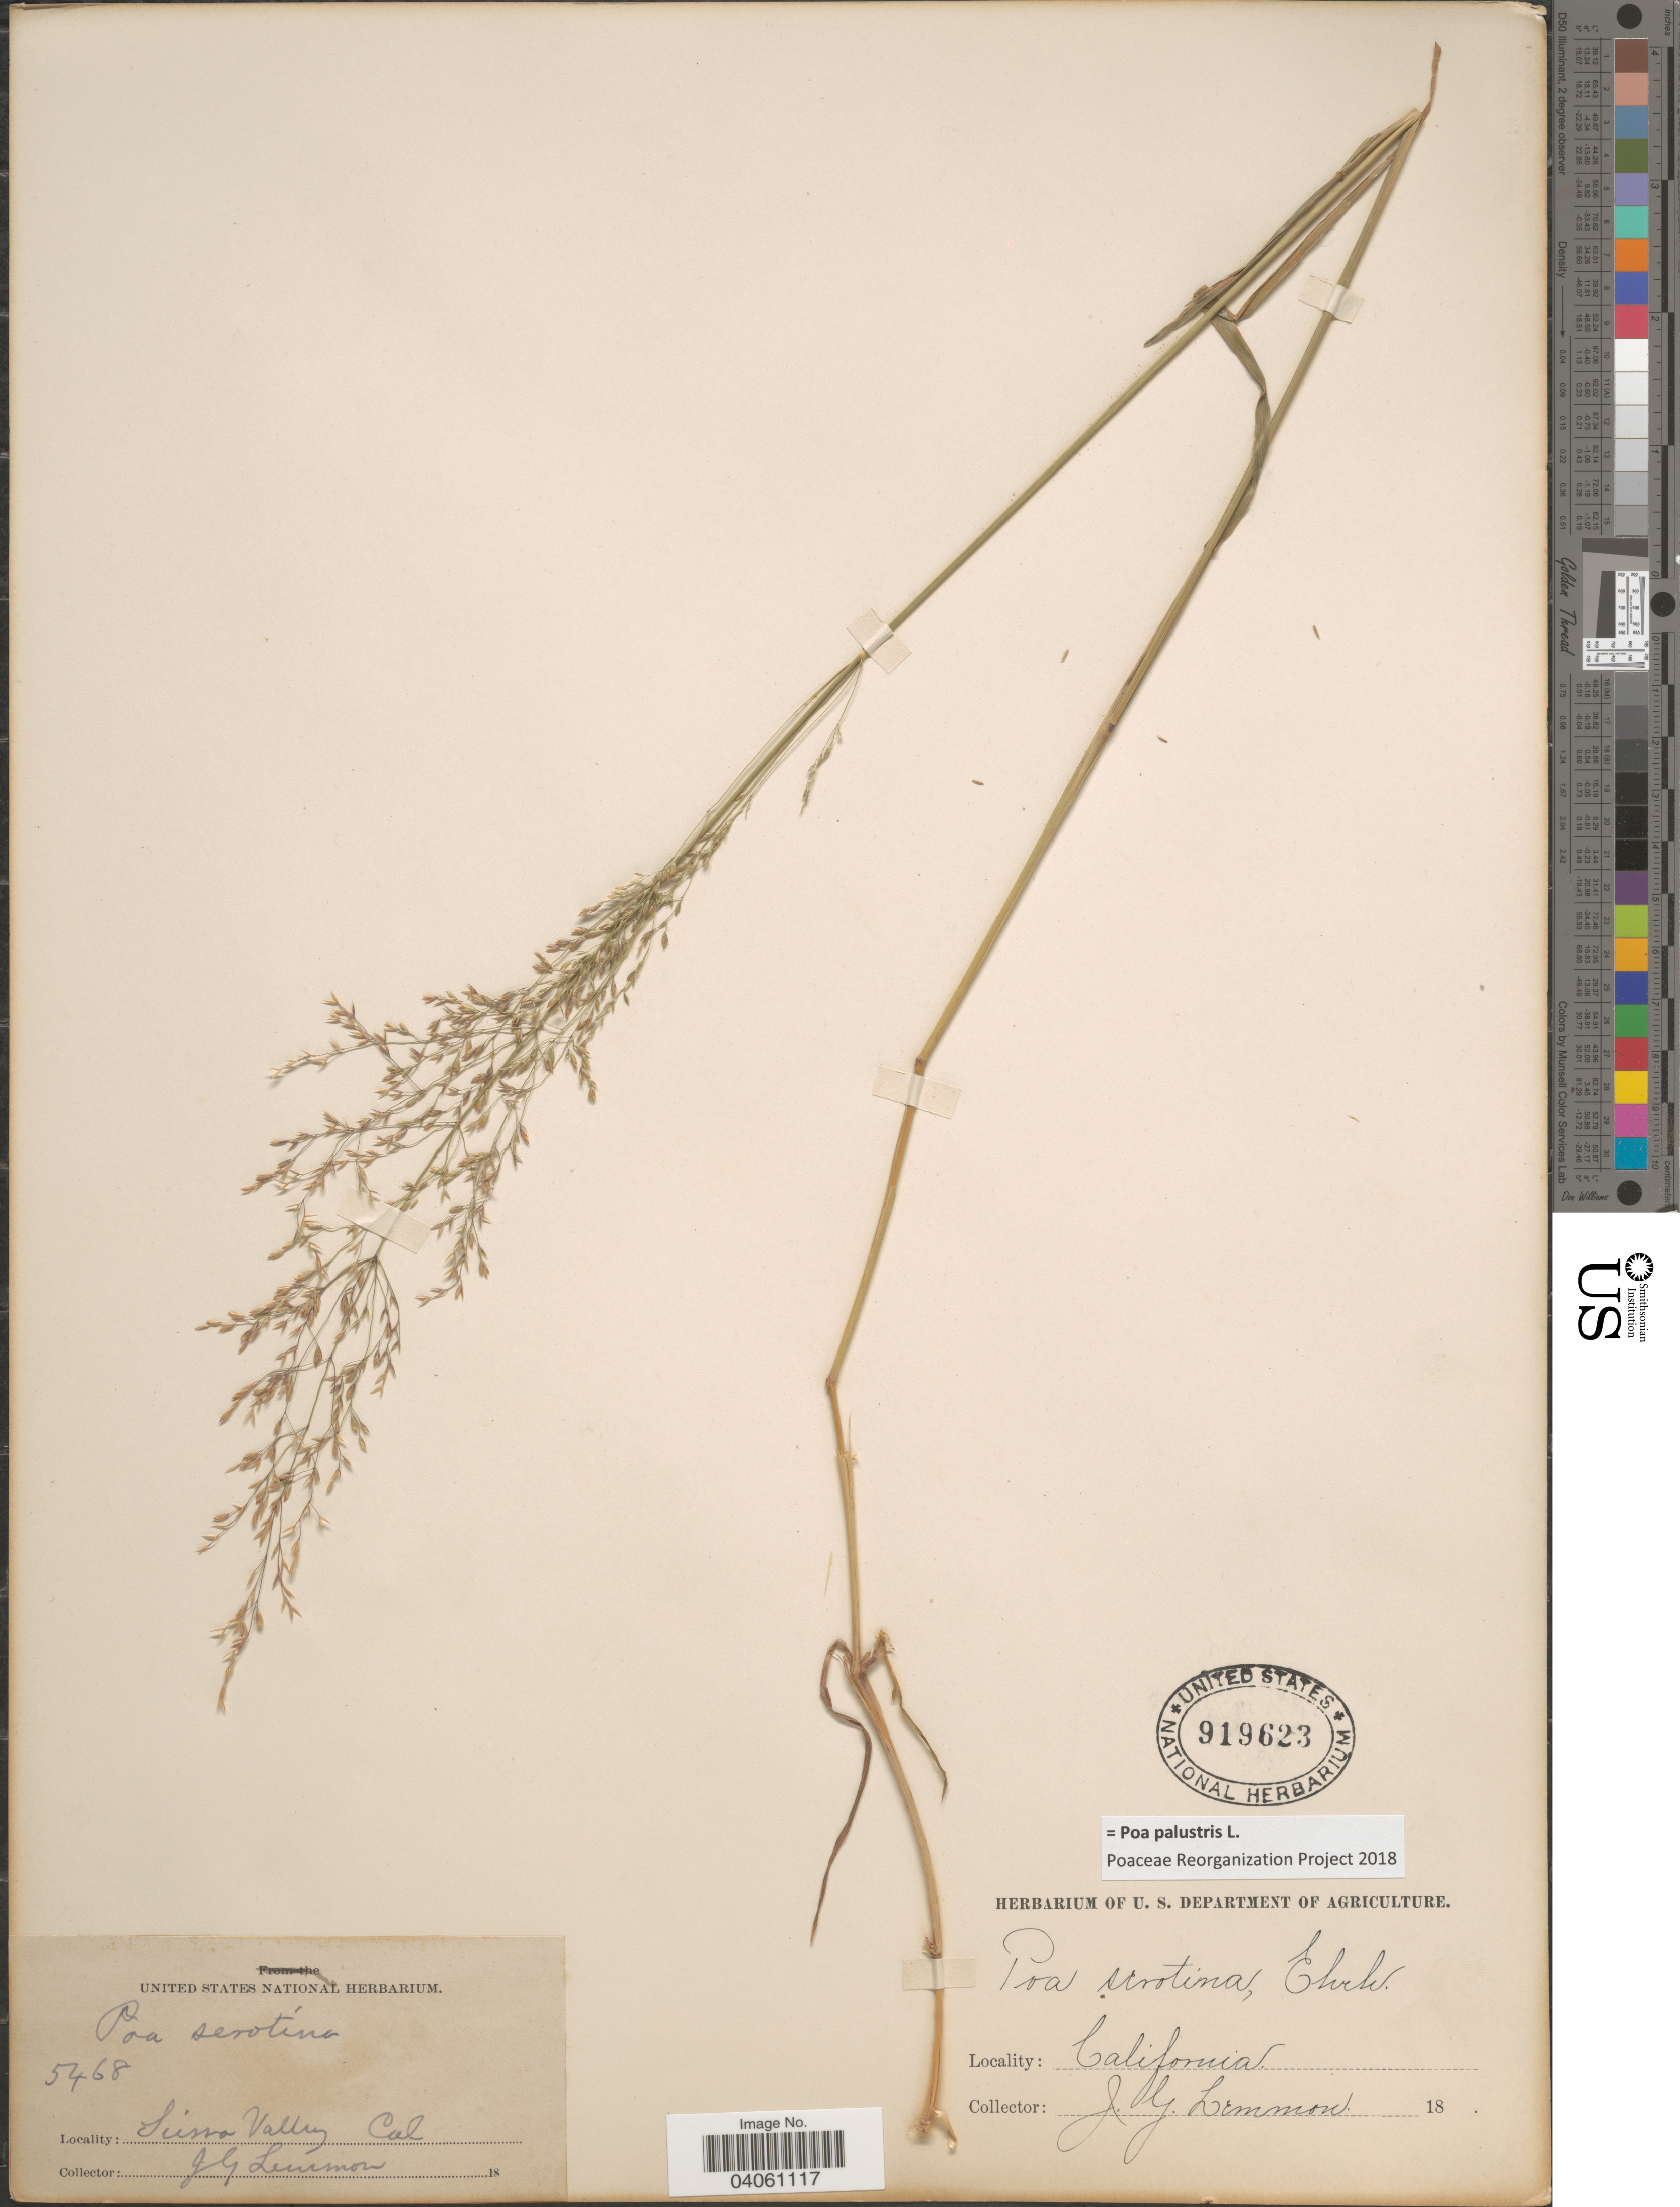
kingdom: Plantae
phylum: Tracheophyta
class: Liliopsida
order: Poales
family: Poaceae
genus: Poa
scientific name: Poa palustris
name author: L.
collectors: J. Lemmon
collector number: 5468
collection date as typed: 18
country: United States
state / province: California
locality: Sierra Valley.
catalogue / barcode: US 919623